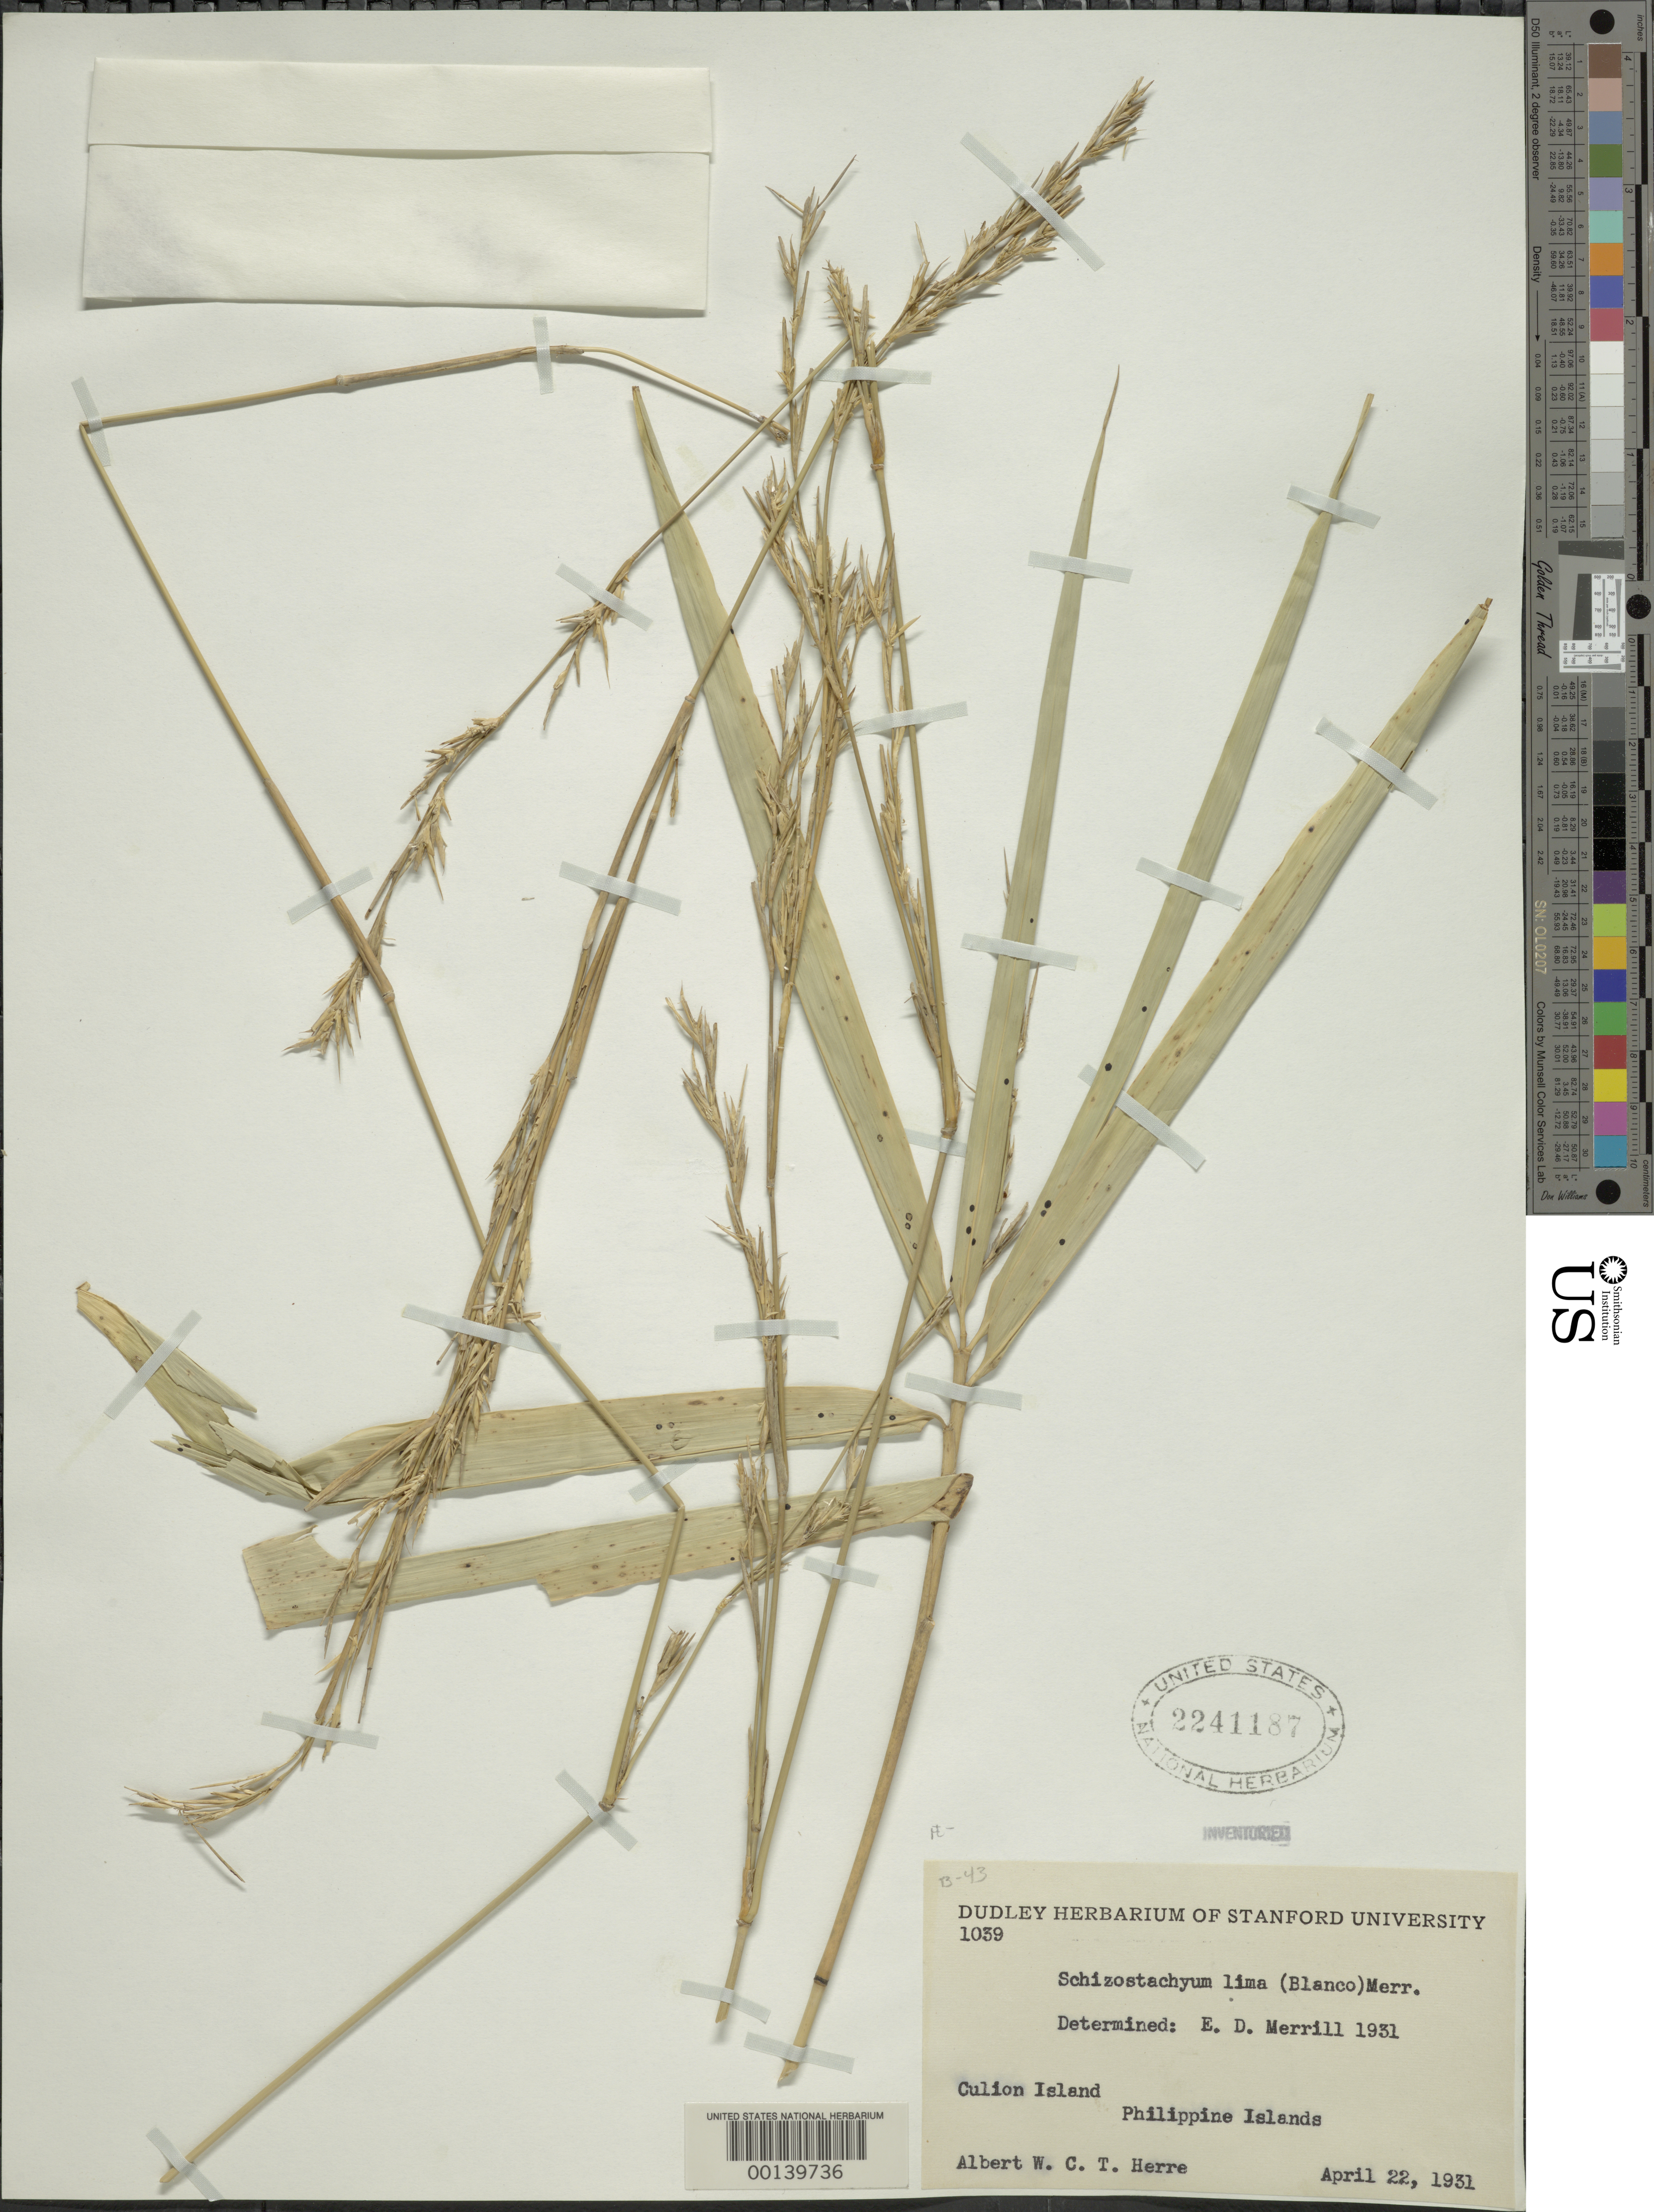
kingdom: Plantae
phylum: Tracheophyta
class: Liliopsida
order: Poales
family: Poaceae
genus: Schizostachyum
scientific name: Schizostachyum lima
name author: (Blanco) Merr.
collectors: A. W. Herre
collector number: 1039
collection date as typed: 22 Apr 1931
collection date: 1931-04-22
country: Philippines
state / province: Mimaropa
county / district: Palawan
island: Palawan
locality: Culion ils.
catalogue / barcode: US 2241187